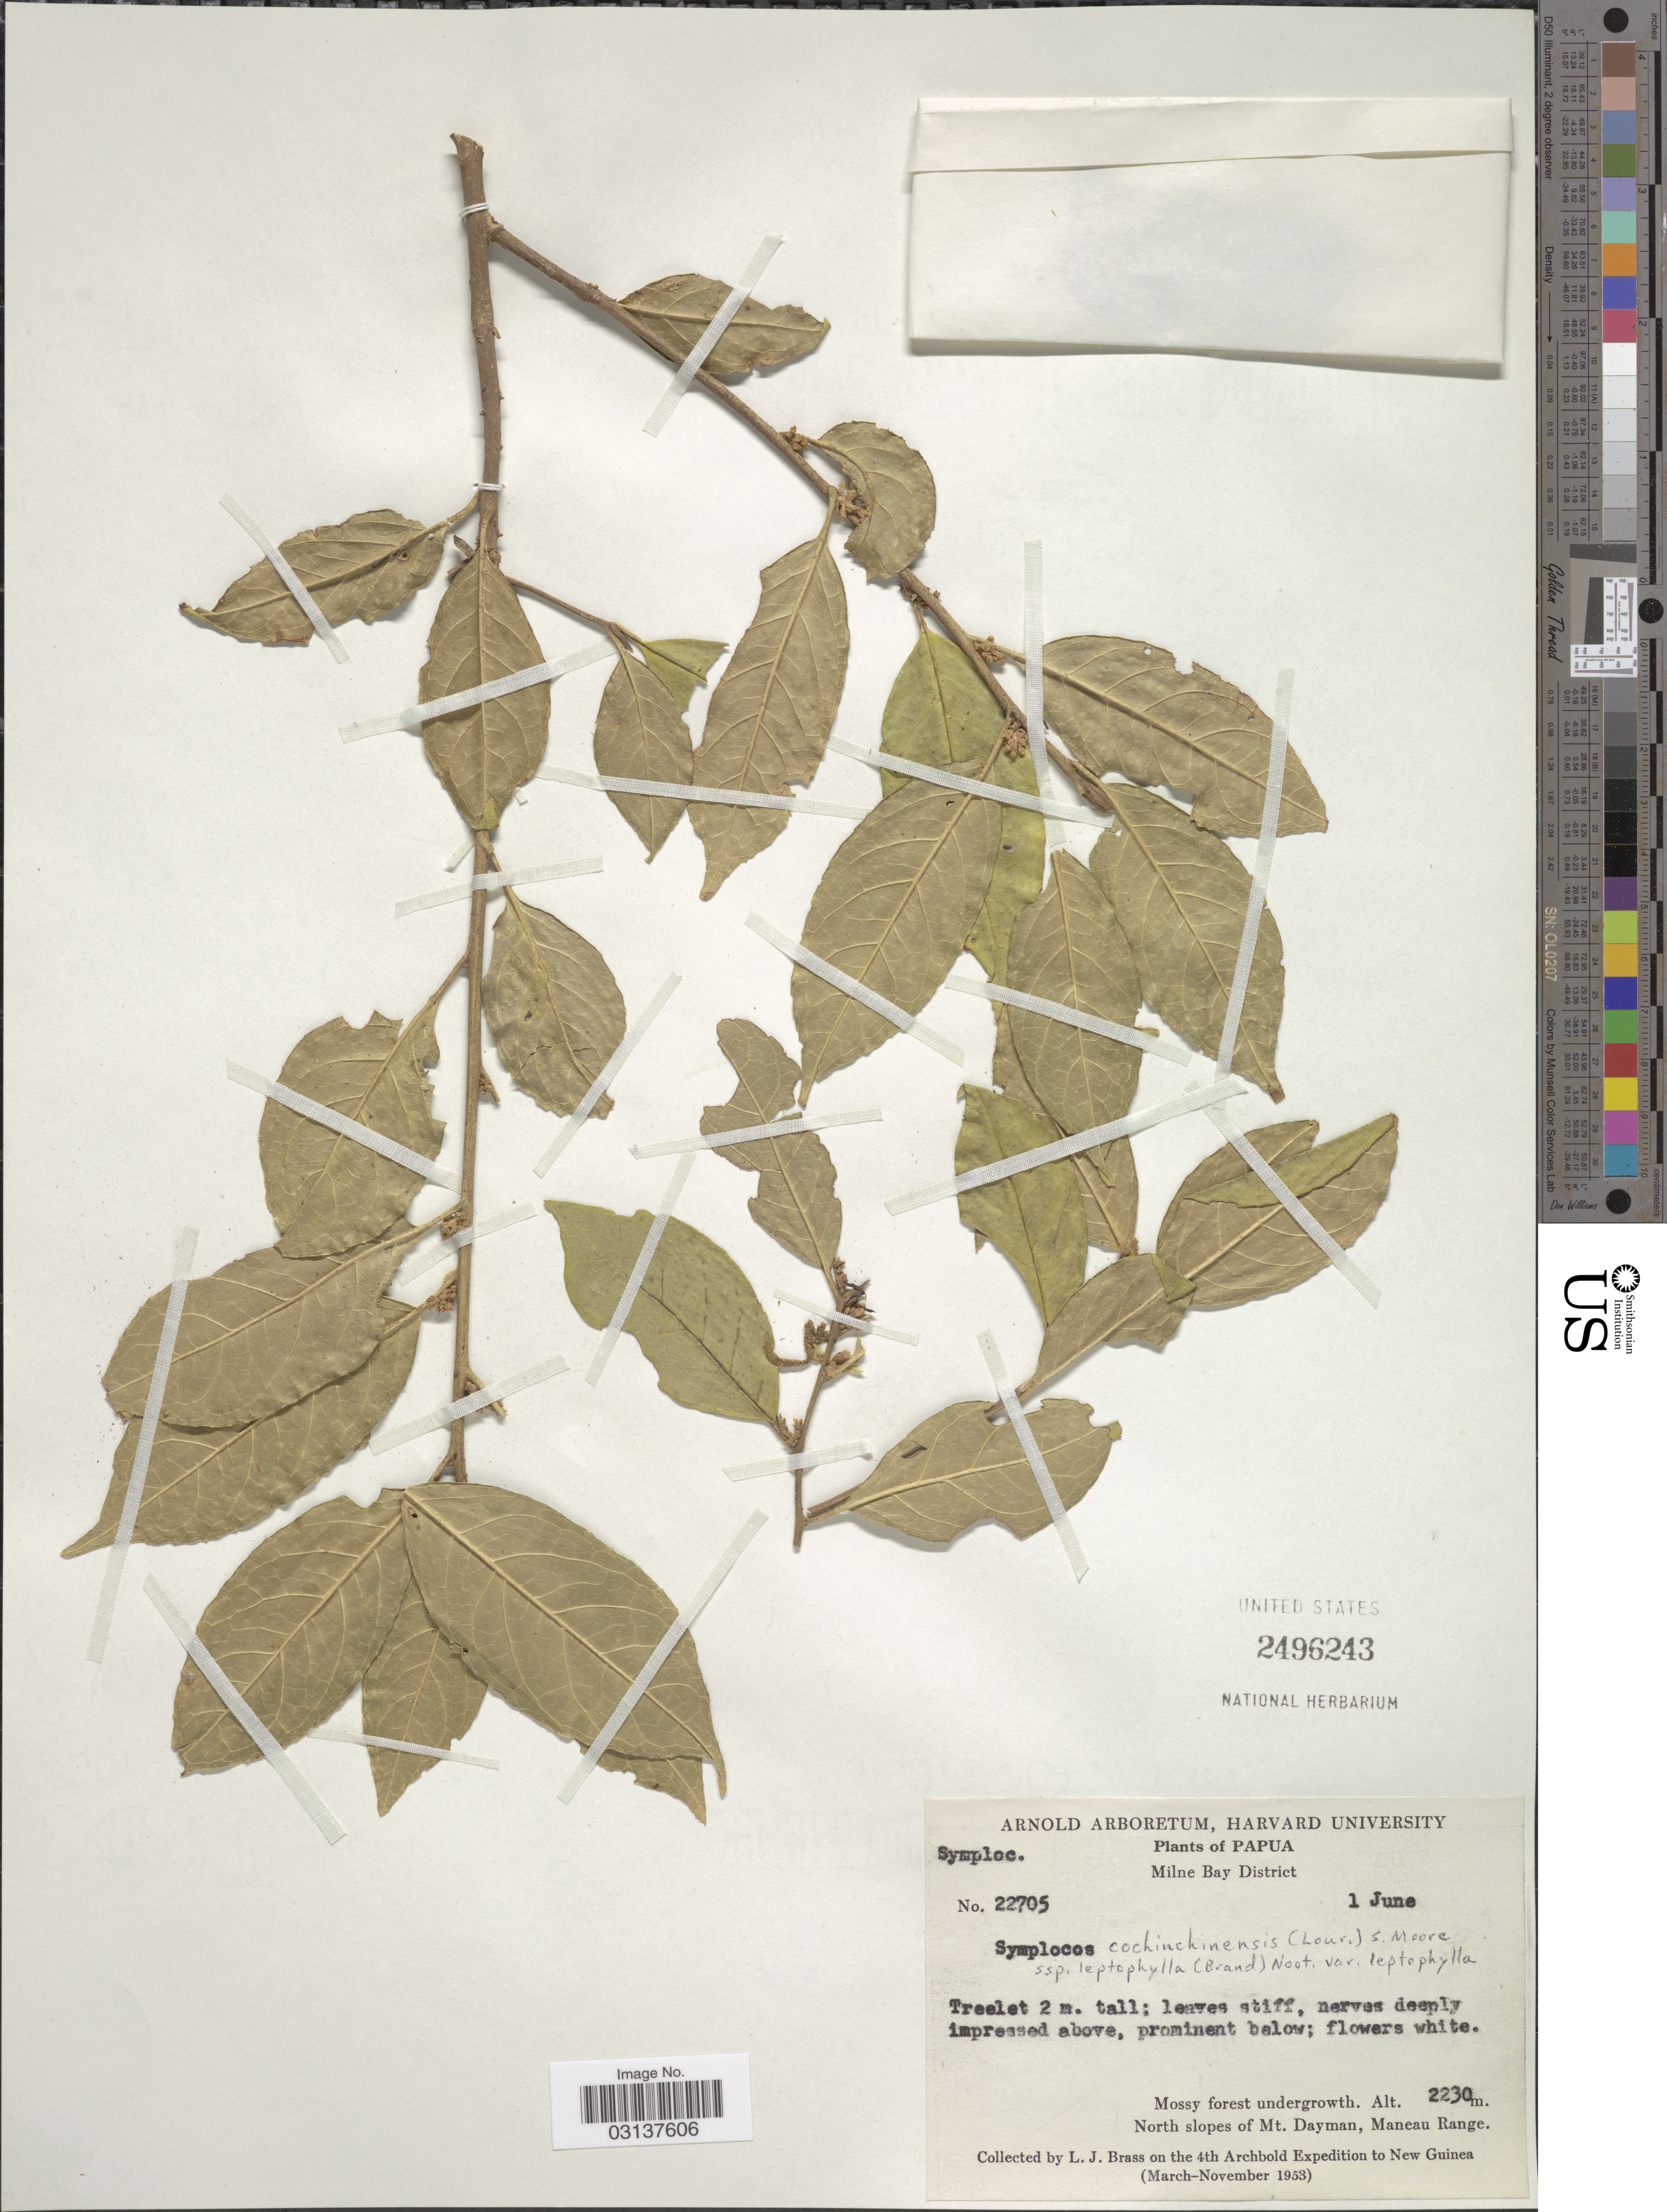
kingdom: Plantae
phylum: Tracheophyta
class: Magnoliopsida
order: Ericales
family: Symplocaceae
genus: Symplocos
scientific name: Symplocos cochinchinensis var. leptophylla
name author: (Brand) Noot.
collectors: L. J. Brass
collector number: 22705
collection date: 1953-06-01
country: Papua New Guinea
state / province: Milne Bay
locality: Papua, Milne Bay District, Mossy forest undergrowth, North slopes of Mt. Dayman, Maneau Range.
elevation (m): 2230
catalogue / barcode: US 2496243